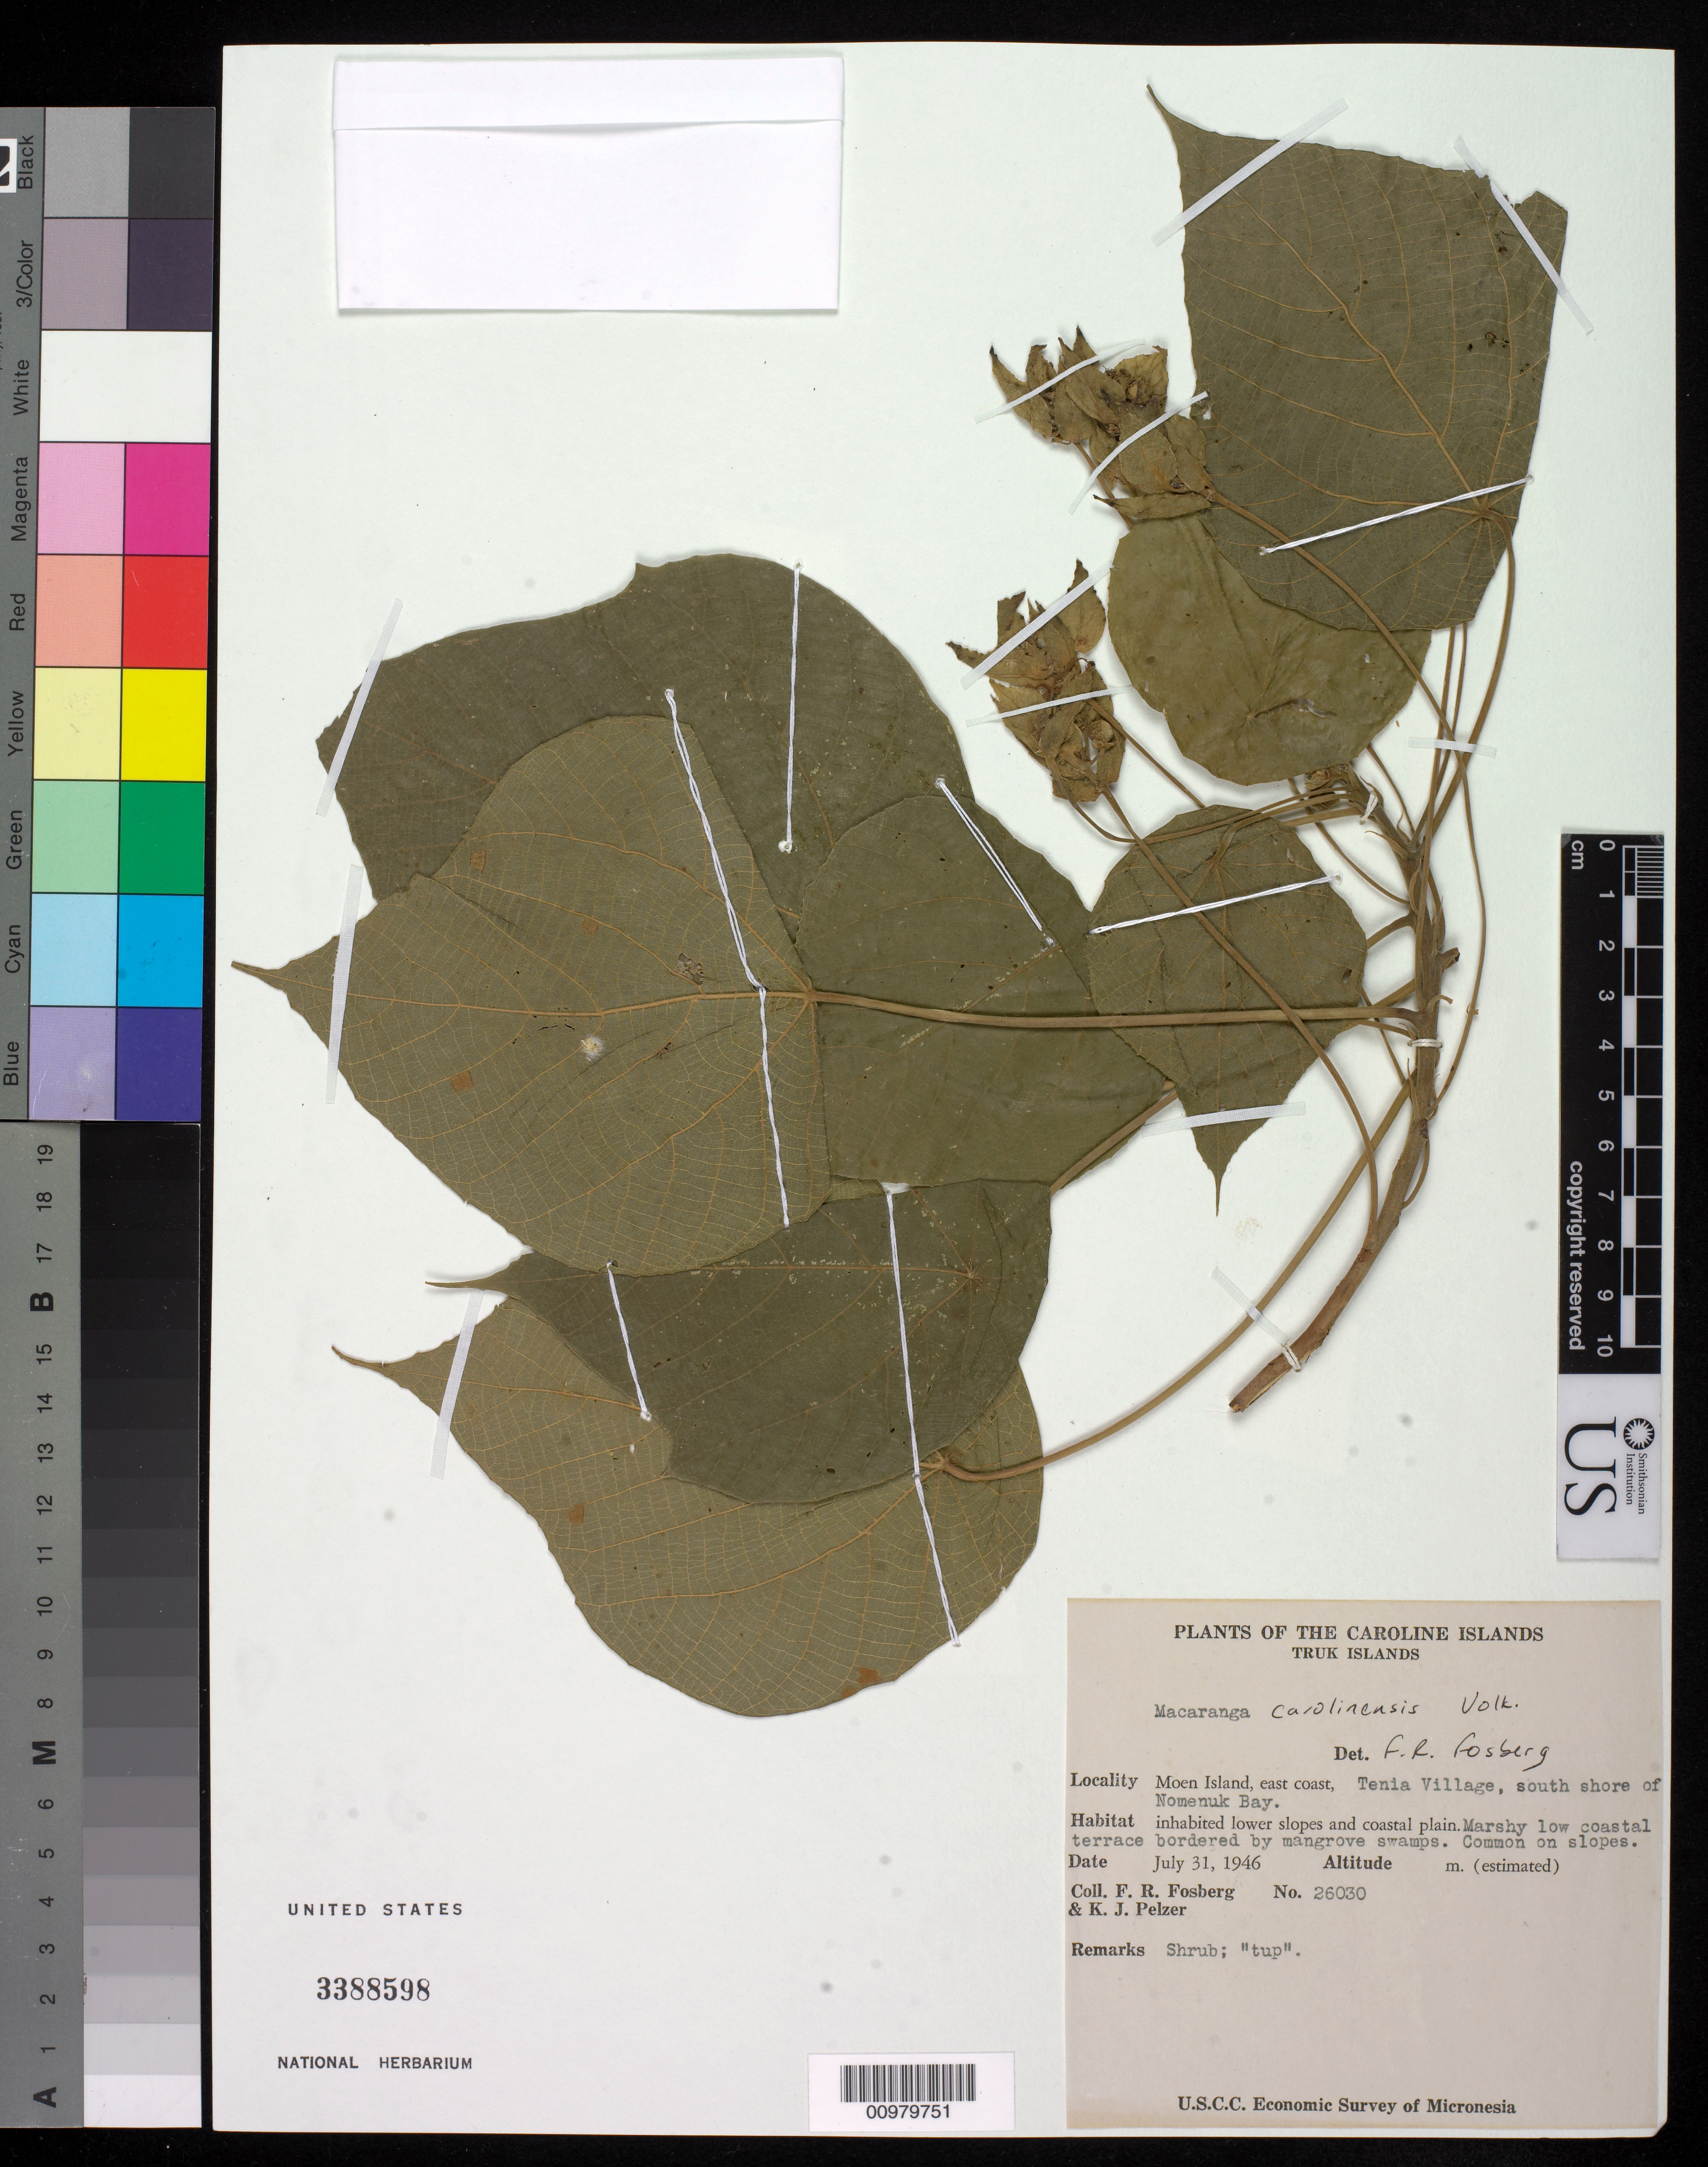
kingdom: Plantae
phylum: Tracheophyta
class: Magnoliopsida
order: Malpighiales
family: Euphorbiaceae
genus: Macaranga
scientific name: Macaranga carolinensis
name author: Volkens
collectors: F. R. Fosberg & K. J. Pelzer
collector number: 26030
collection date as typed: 31 Jul 1946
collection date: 1946-07-31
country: Micronesia, Federated States of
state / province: Truk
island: Moen [Wono]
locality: Moen Island, east coast, south shore of Nomenuk Bay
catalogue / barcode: US 3388598